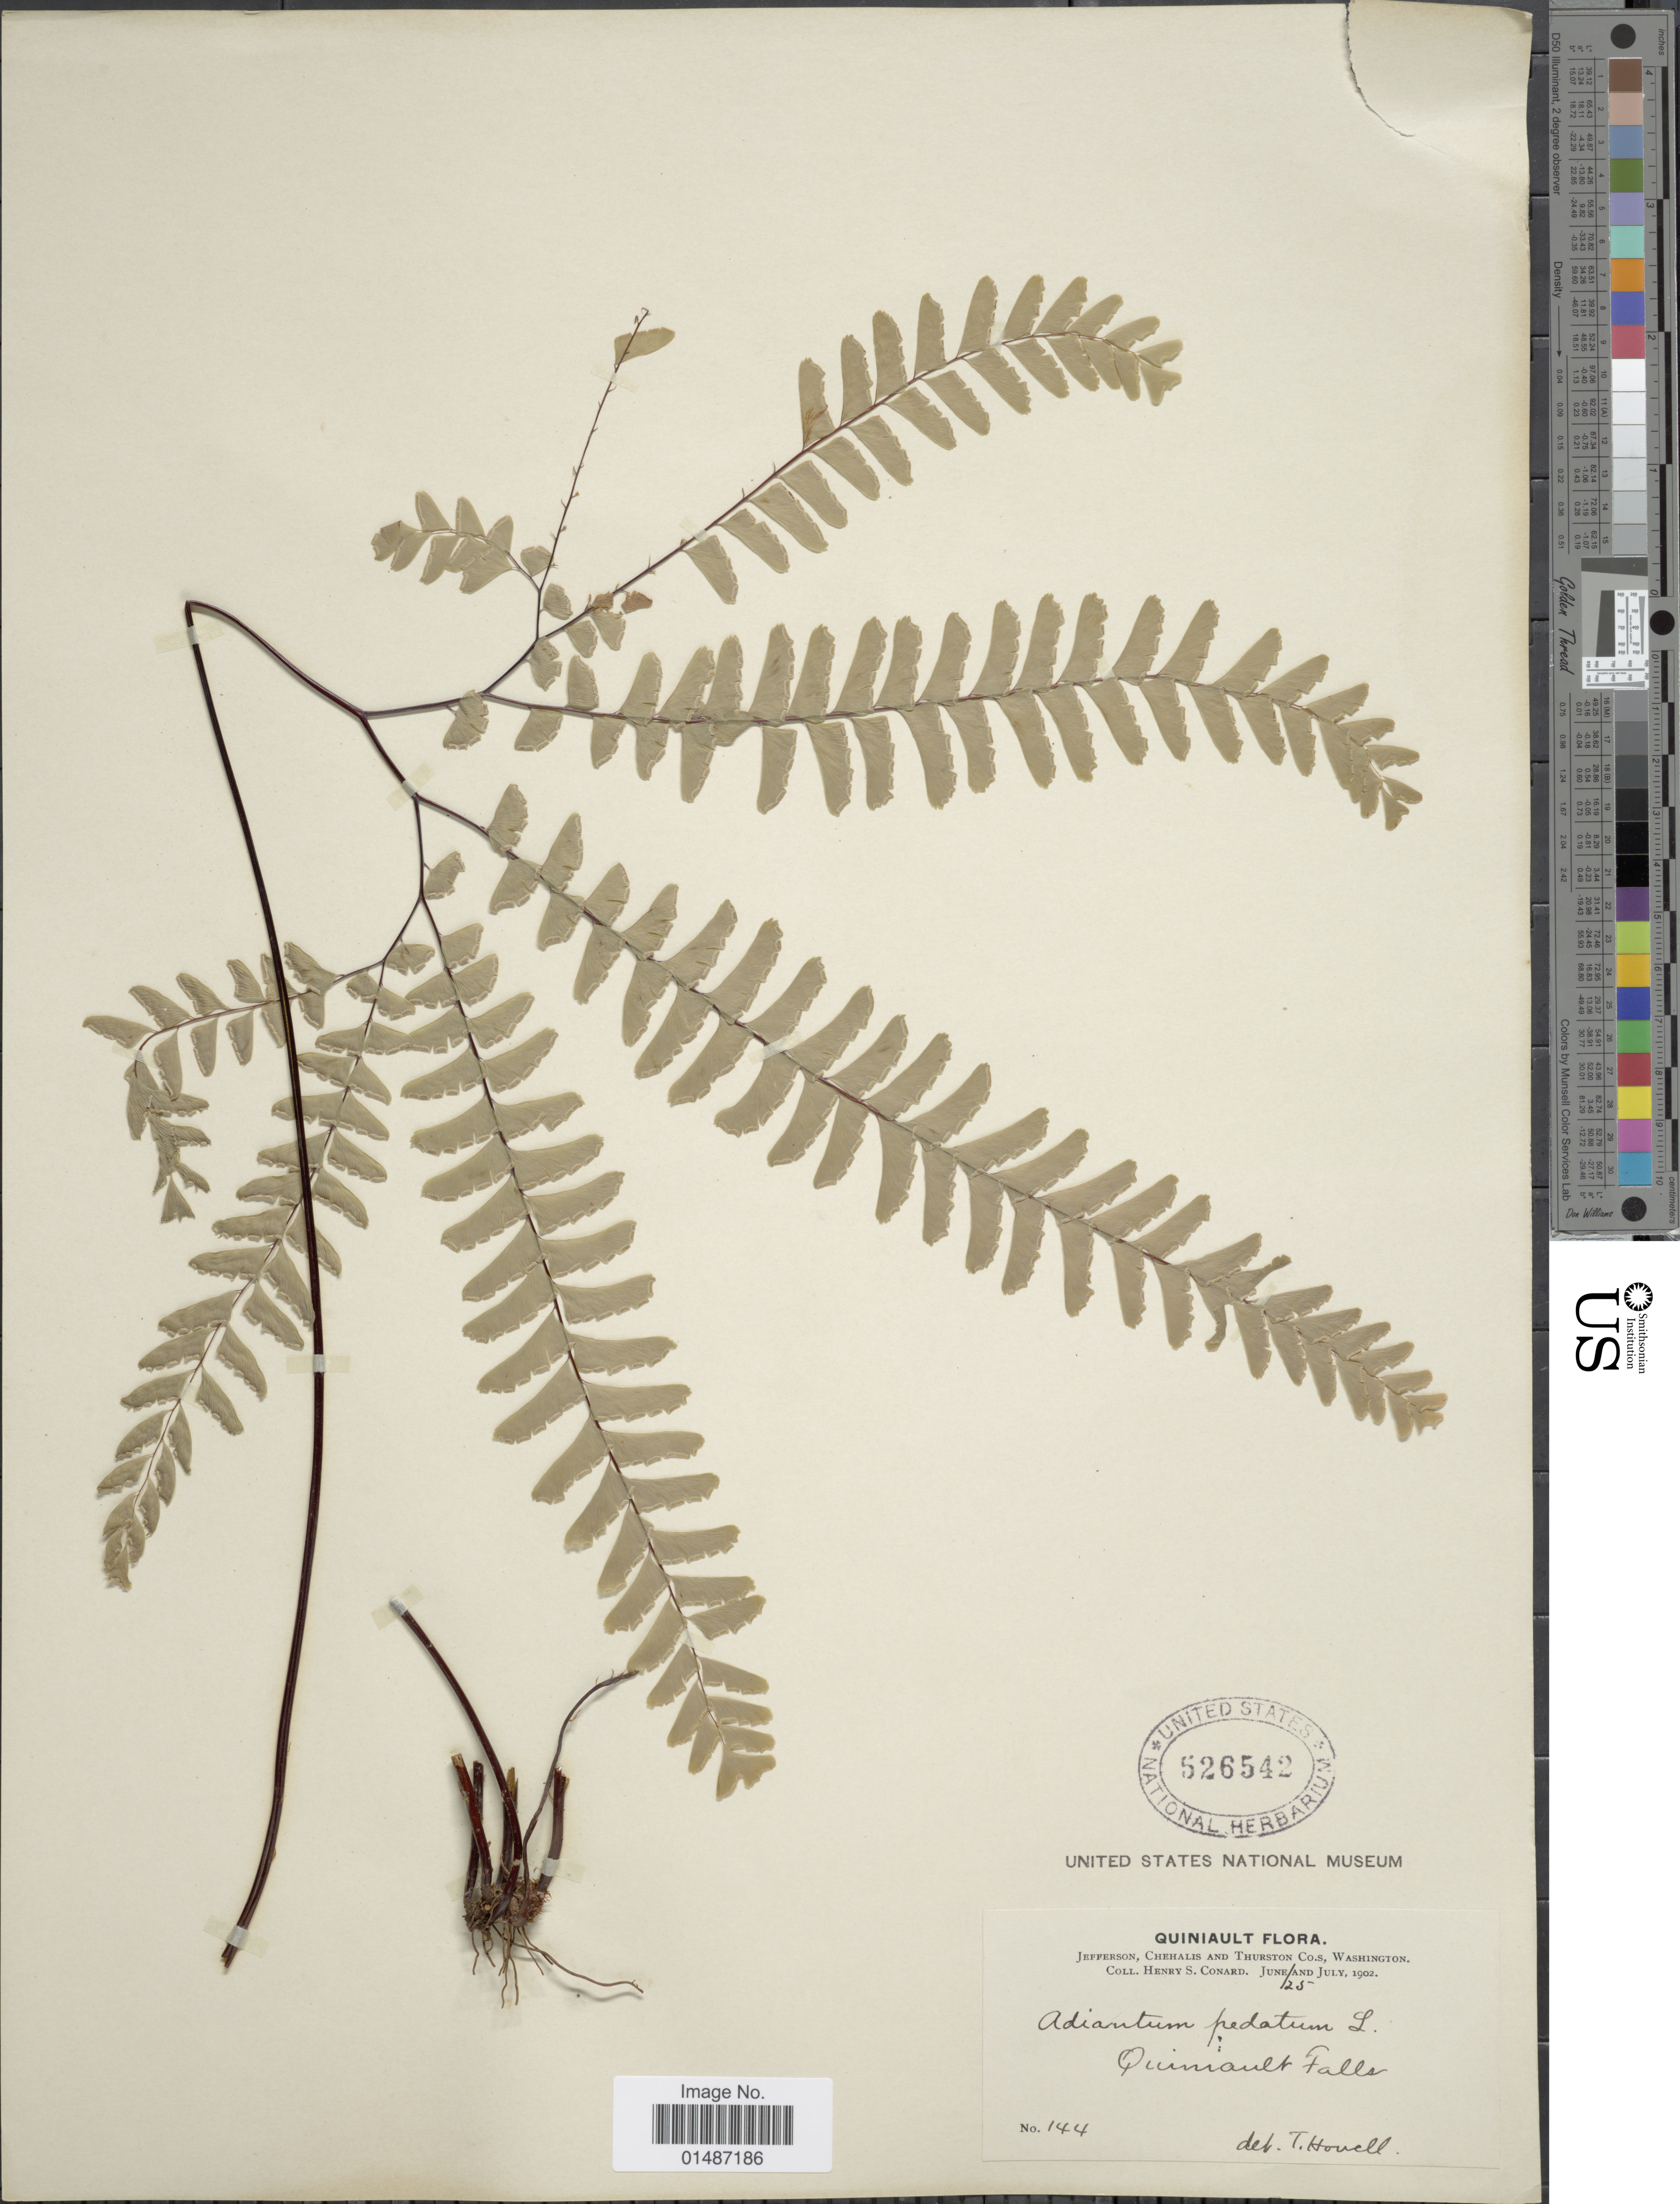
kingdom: Plantae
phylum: Tracheophyta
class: Polypodiopsida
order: Polypodiales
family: Pteridaceae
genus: Adiantum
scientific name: Adiantum pedatum subsp. aleuticum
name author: (Rupr.) Calder & Roy L. Taylor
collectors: H. S. Conard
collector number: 144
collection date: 1902-06-25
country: United States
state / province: Washington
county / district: Thurston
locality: Quiniault. Jefferson, Chehalis and Thurston Co.s. Quiniault Falls.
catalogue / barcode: US 526542